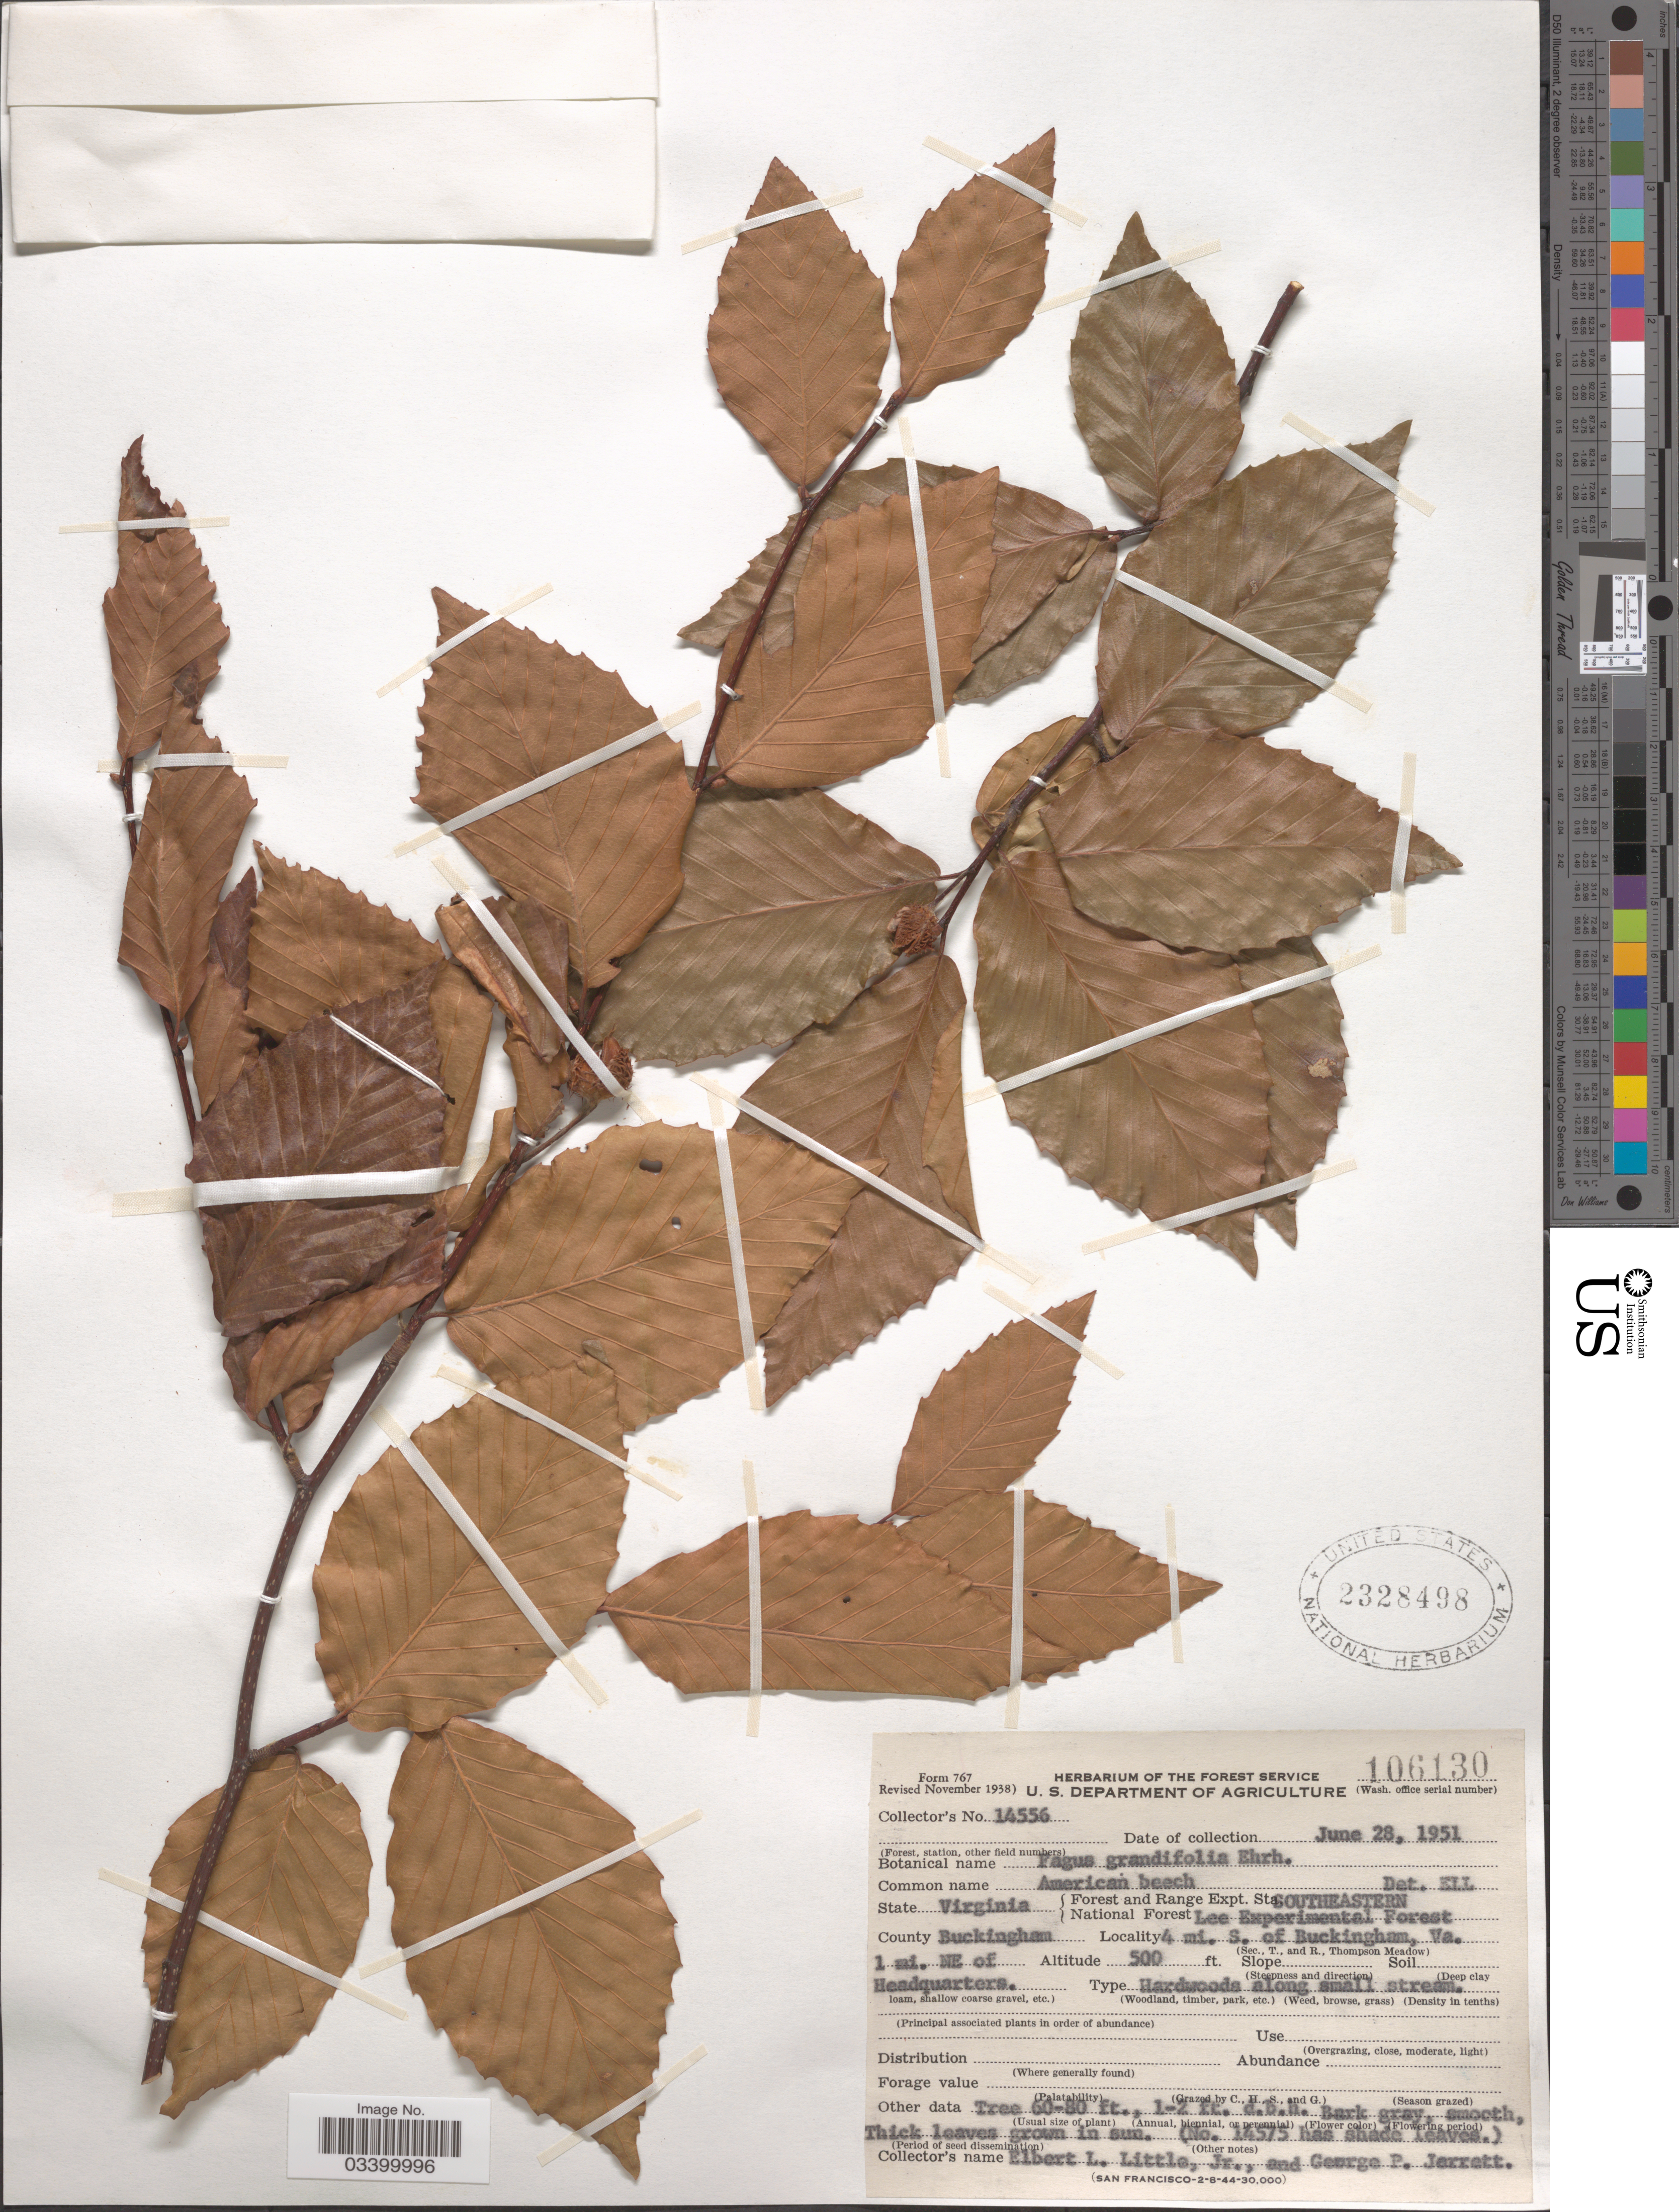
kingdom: Plantae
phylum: Tracheophyta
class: Magnoliopsida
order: Fagales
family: Fagaceae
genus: Fagus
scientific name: Fagus grandifolia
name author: Ehrh.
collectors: E. L. Little & G. Jarrett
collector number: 14556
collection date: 1951-06-28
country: United States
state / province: Virginia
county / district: Buckingham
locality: Forest and Range Expt. Sta. Southeastern. National Forest Lee Experimental Forest. County Buckingham. 4 mi. S. of Buckingham. 1 mi. NE of Headquarters.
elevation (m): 152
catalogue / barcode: US 2328498